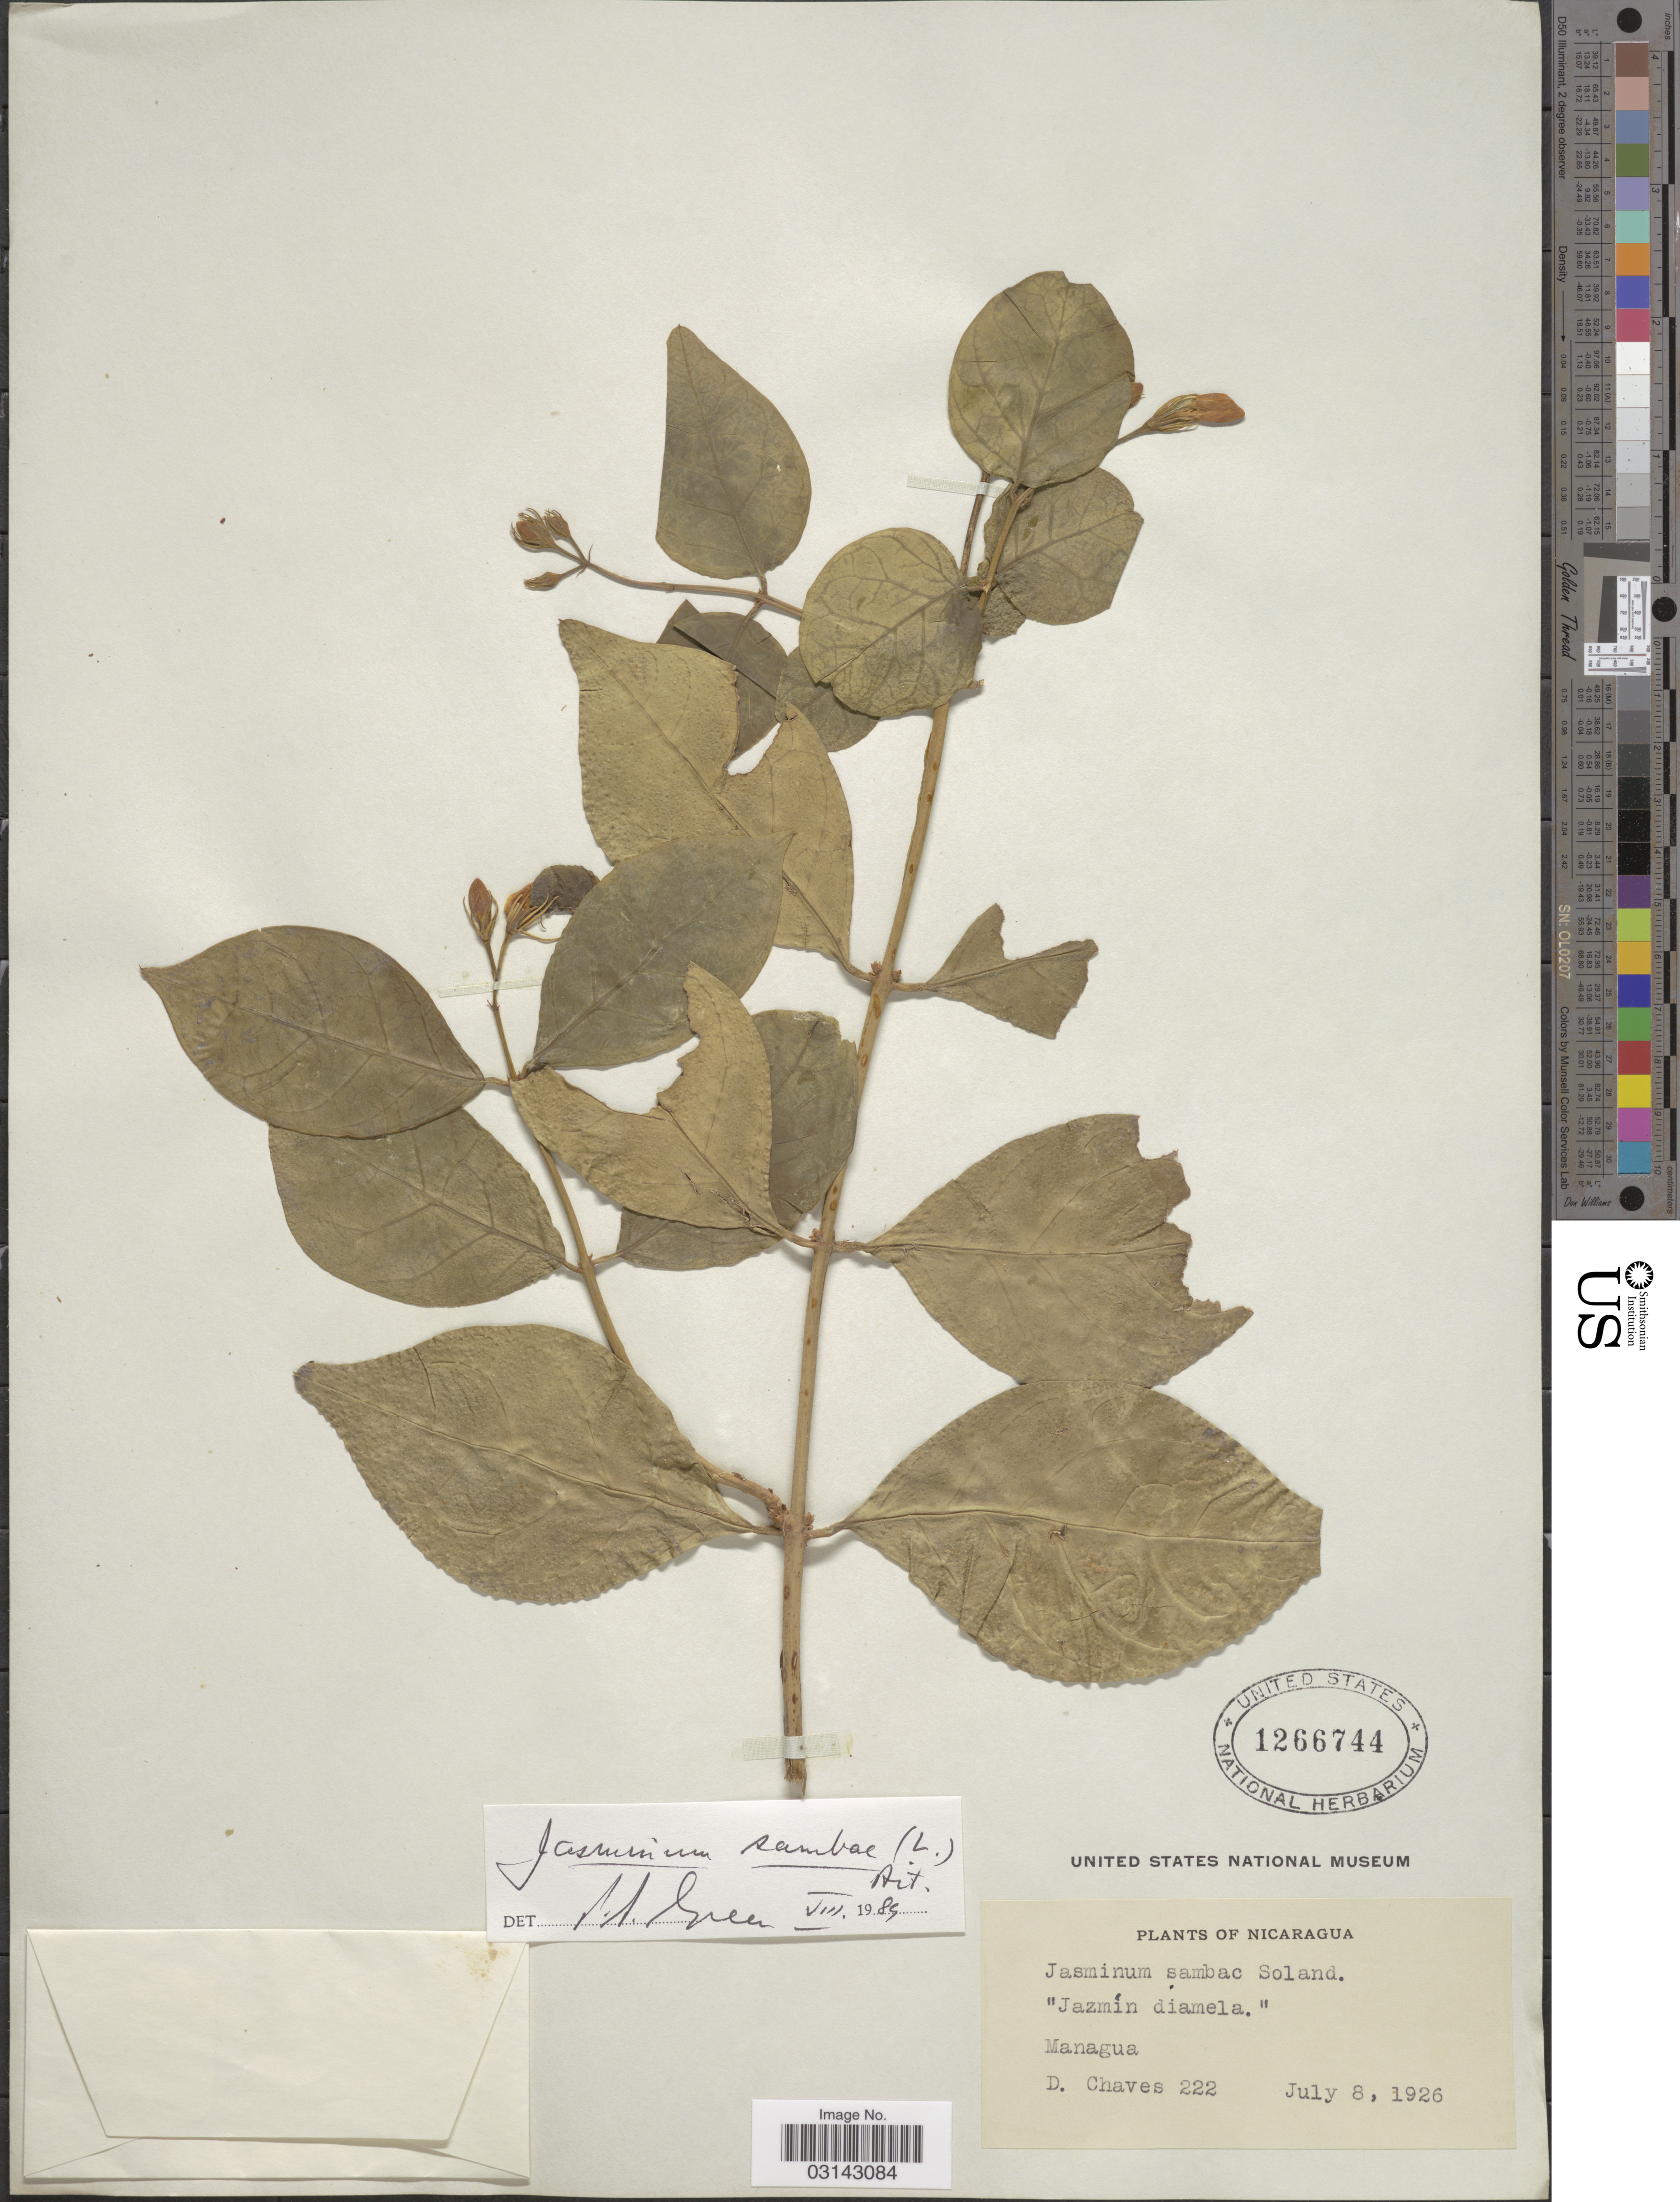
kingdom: Plantae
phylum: Tracheophyta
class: Magnoliopsida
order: Lamiales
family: Oleaceae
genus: Jasminum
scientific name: Jasminum sambac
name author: (L.) Aiton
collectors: D. Chaves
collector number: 222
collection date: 1926-07-08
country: Nicaragua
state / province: Managua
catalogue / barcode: US 1266744